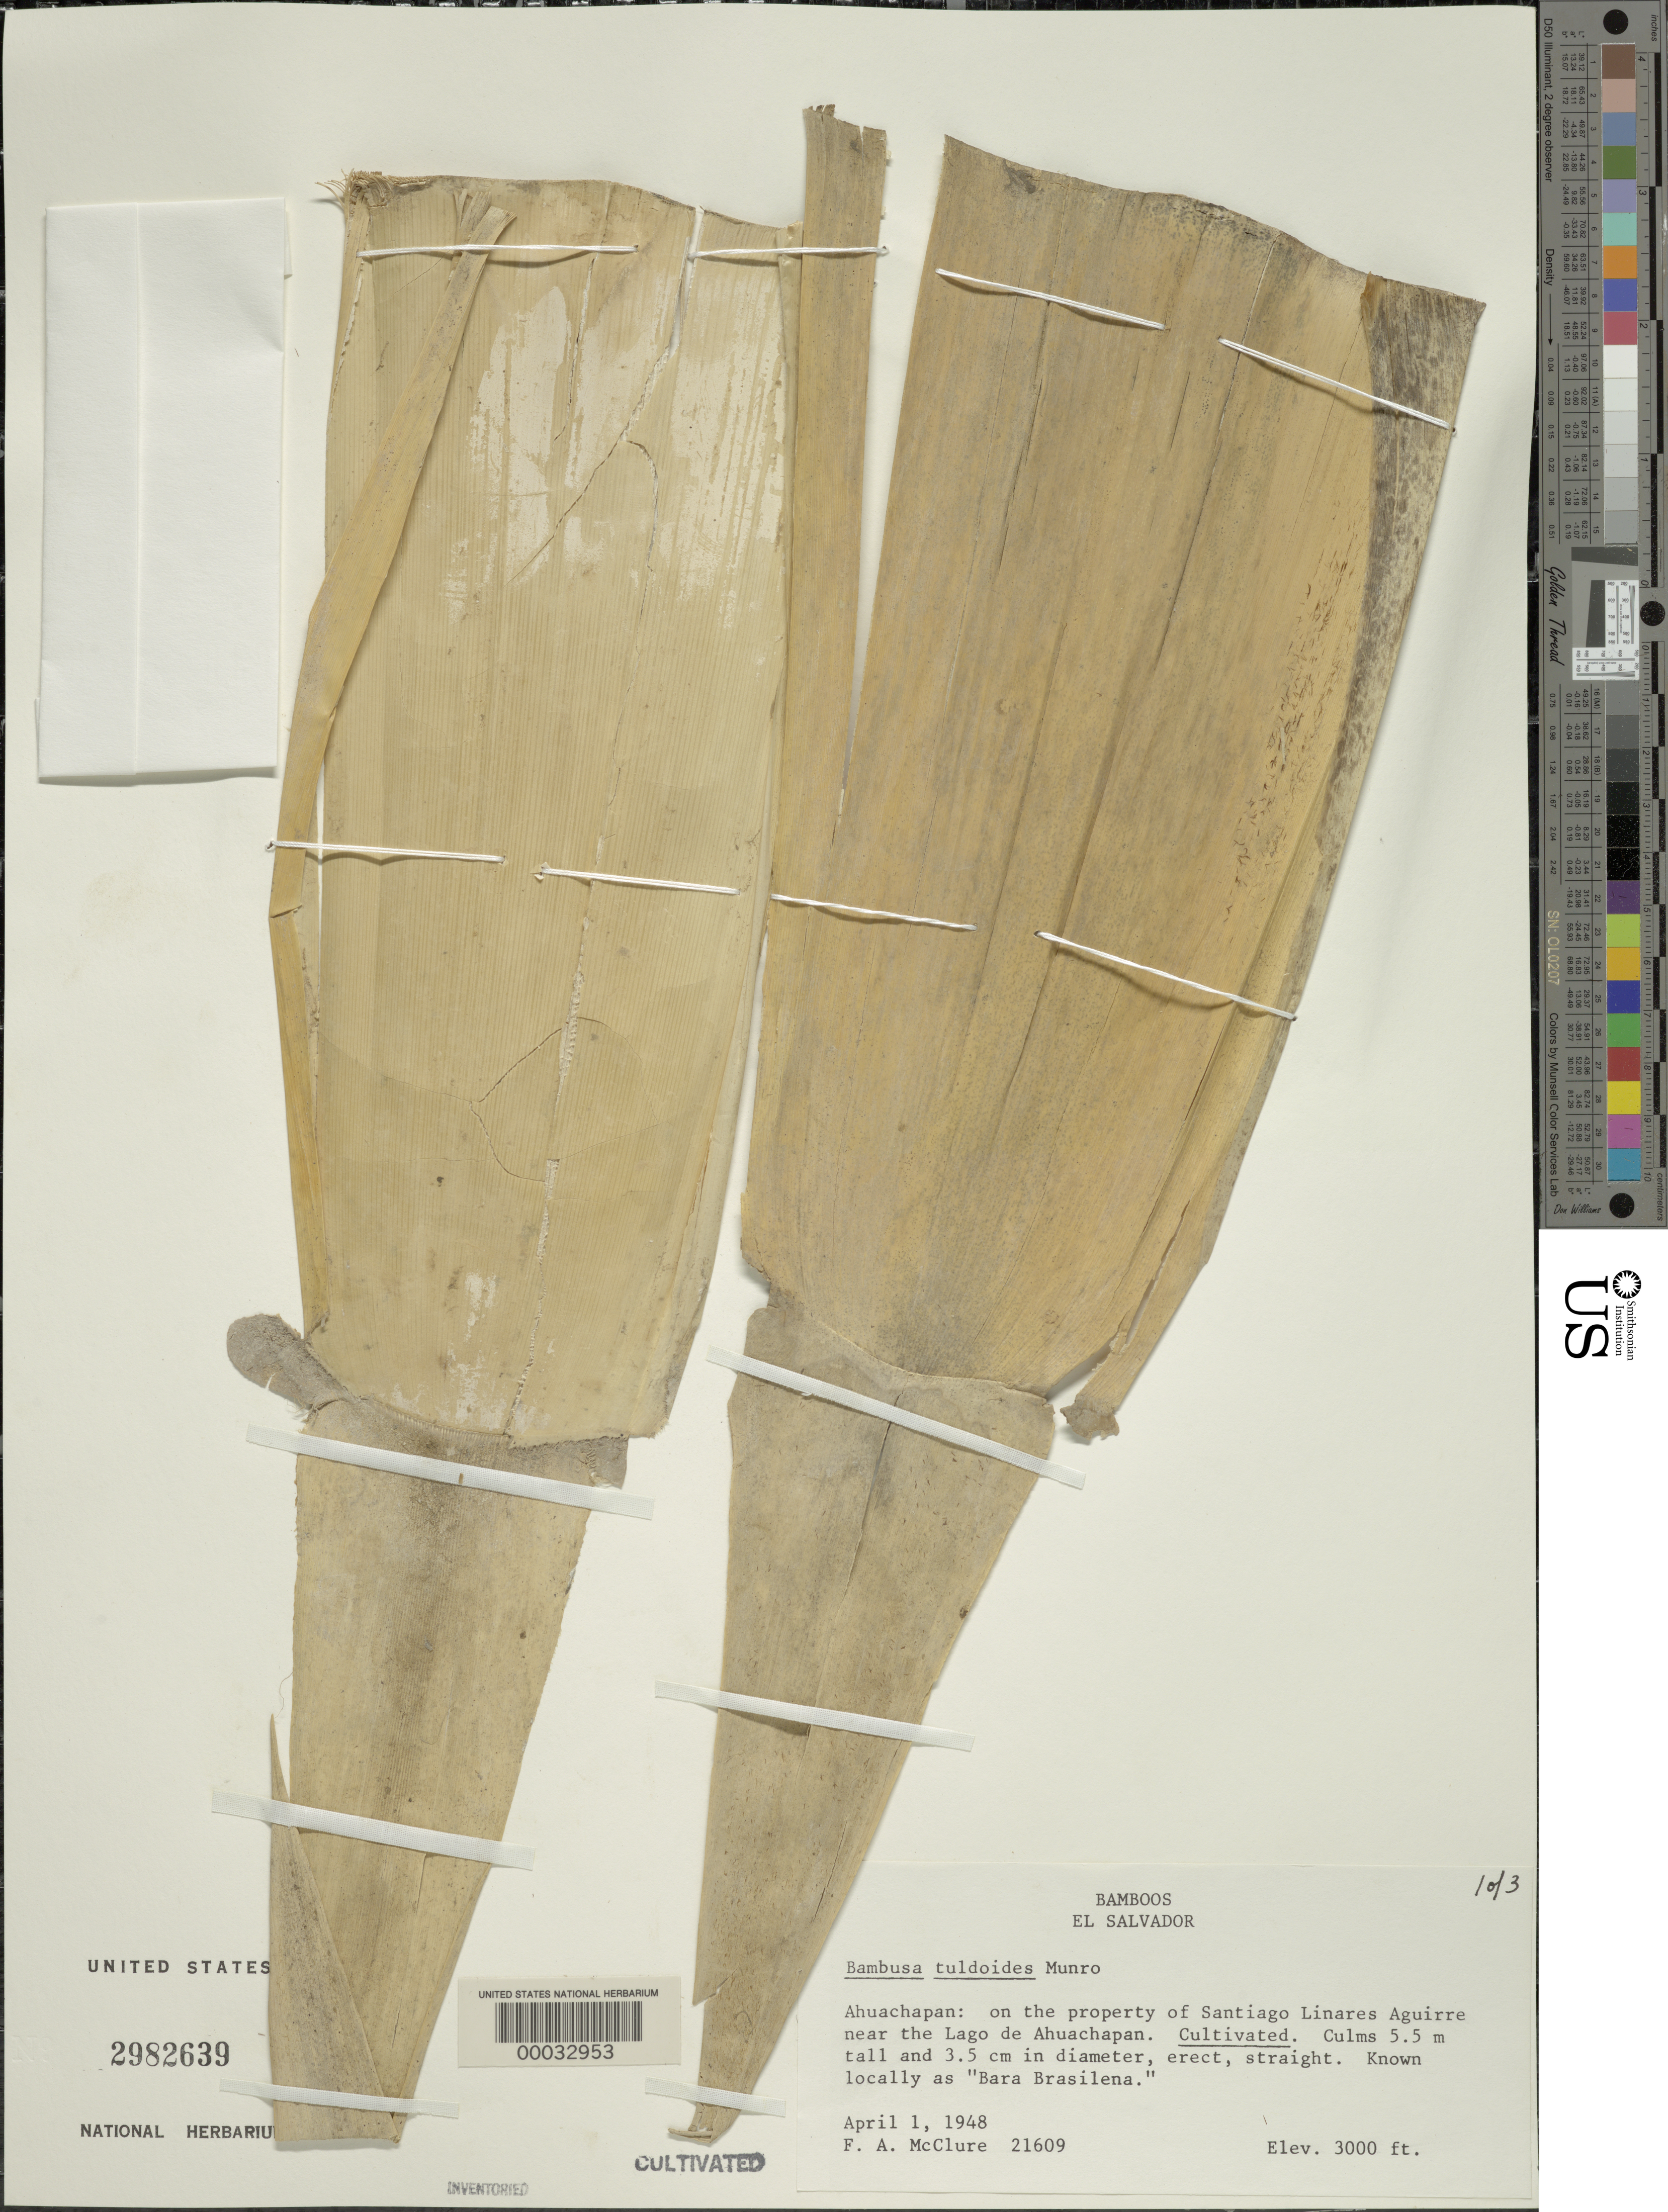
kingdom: Plantae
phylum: Tracheophyta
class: Liliopsida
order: Poales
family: Poaceae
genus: Bambusa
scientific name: Bambusa tuldoides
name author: Munro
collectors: F. A. McClure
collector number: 21609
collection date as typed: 01 Apr 1948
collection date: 1948-04-01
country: El Salvador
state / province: Ahuachapán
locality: Lago de ahuachapan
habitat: Sh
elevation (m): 915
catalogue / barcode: US 2982639